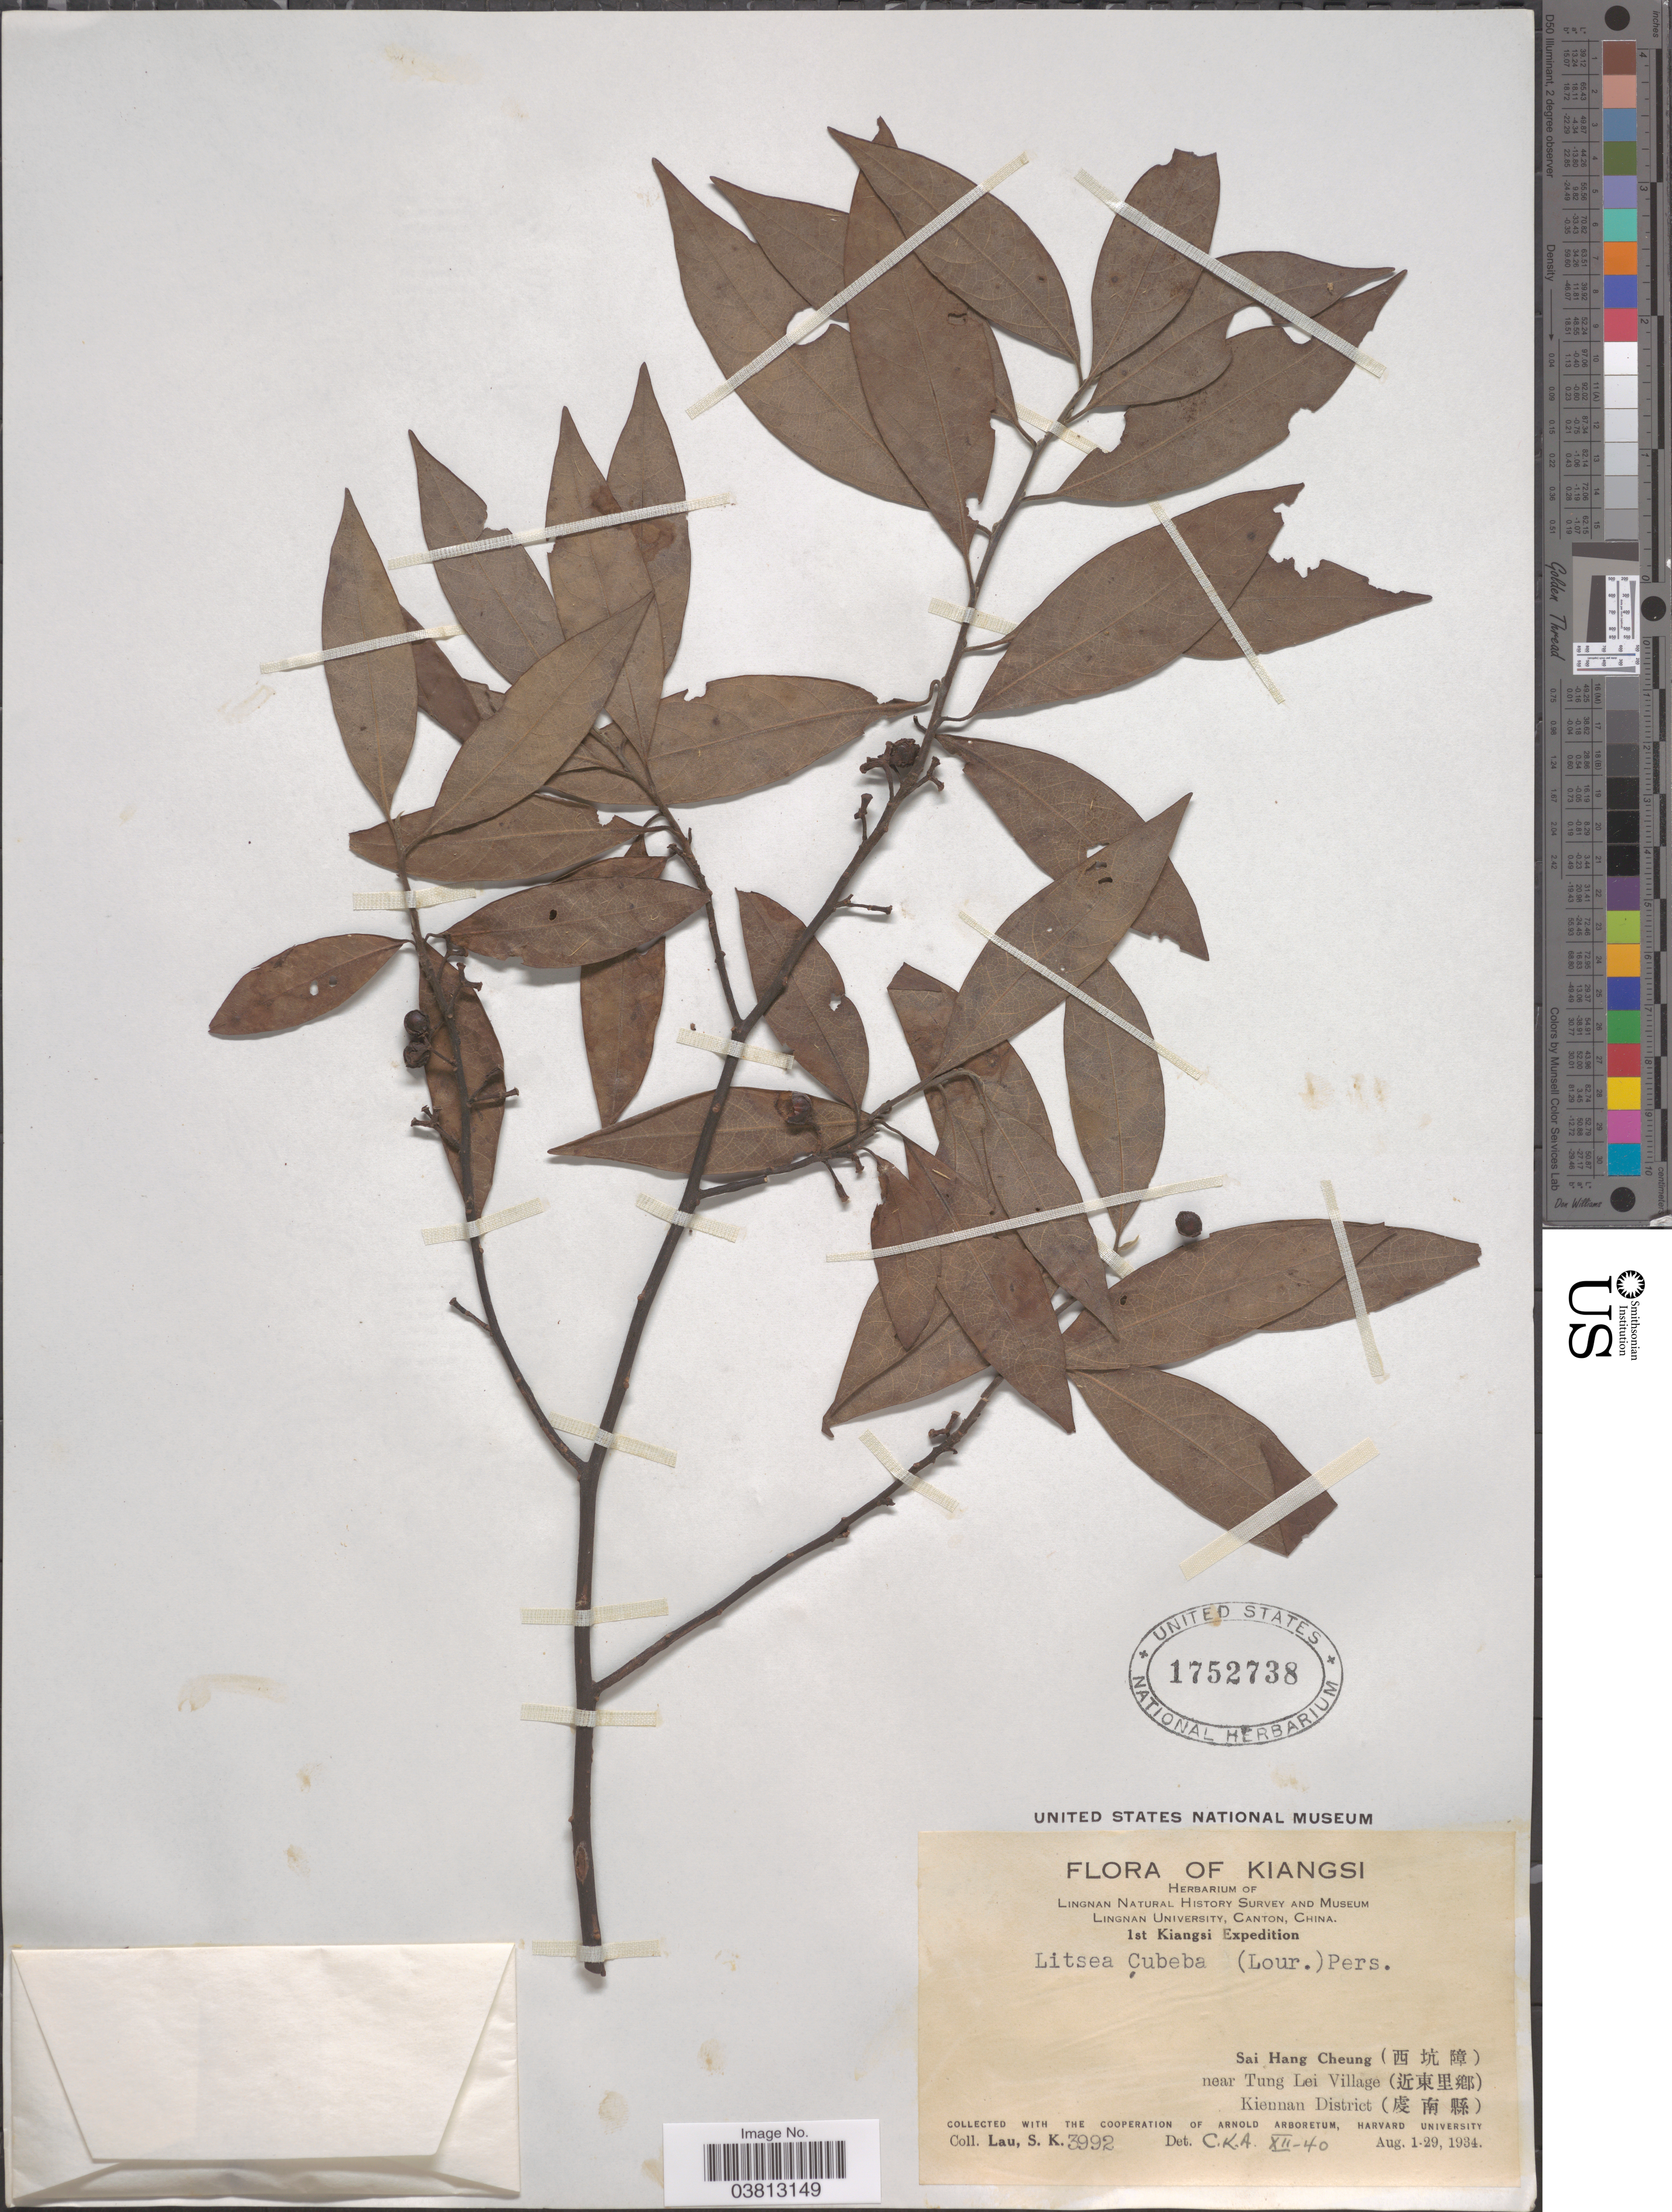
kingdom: Plantae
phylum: Tracheophyta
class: Magnoliopsida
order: Laurales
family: Lauraceae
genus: Litsea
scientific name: Litsea cubeba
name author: (Lour.) Pers.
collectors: S. K. Lau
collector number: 3992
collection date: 1934-08-01/1934-08-29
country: China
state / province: Jiangxi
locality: Kiangsi. Sai Hang Cheung (X) near Tung Lei Village (X). Kiennan District (X).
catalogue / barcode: US 1752738